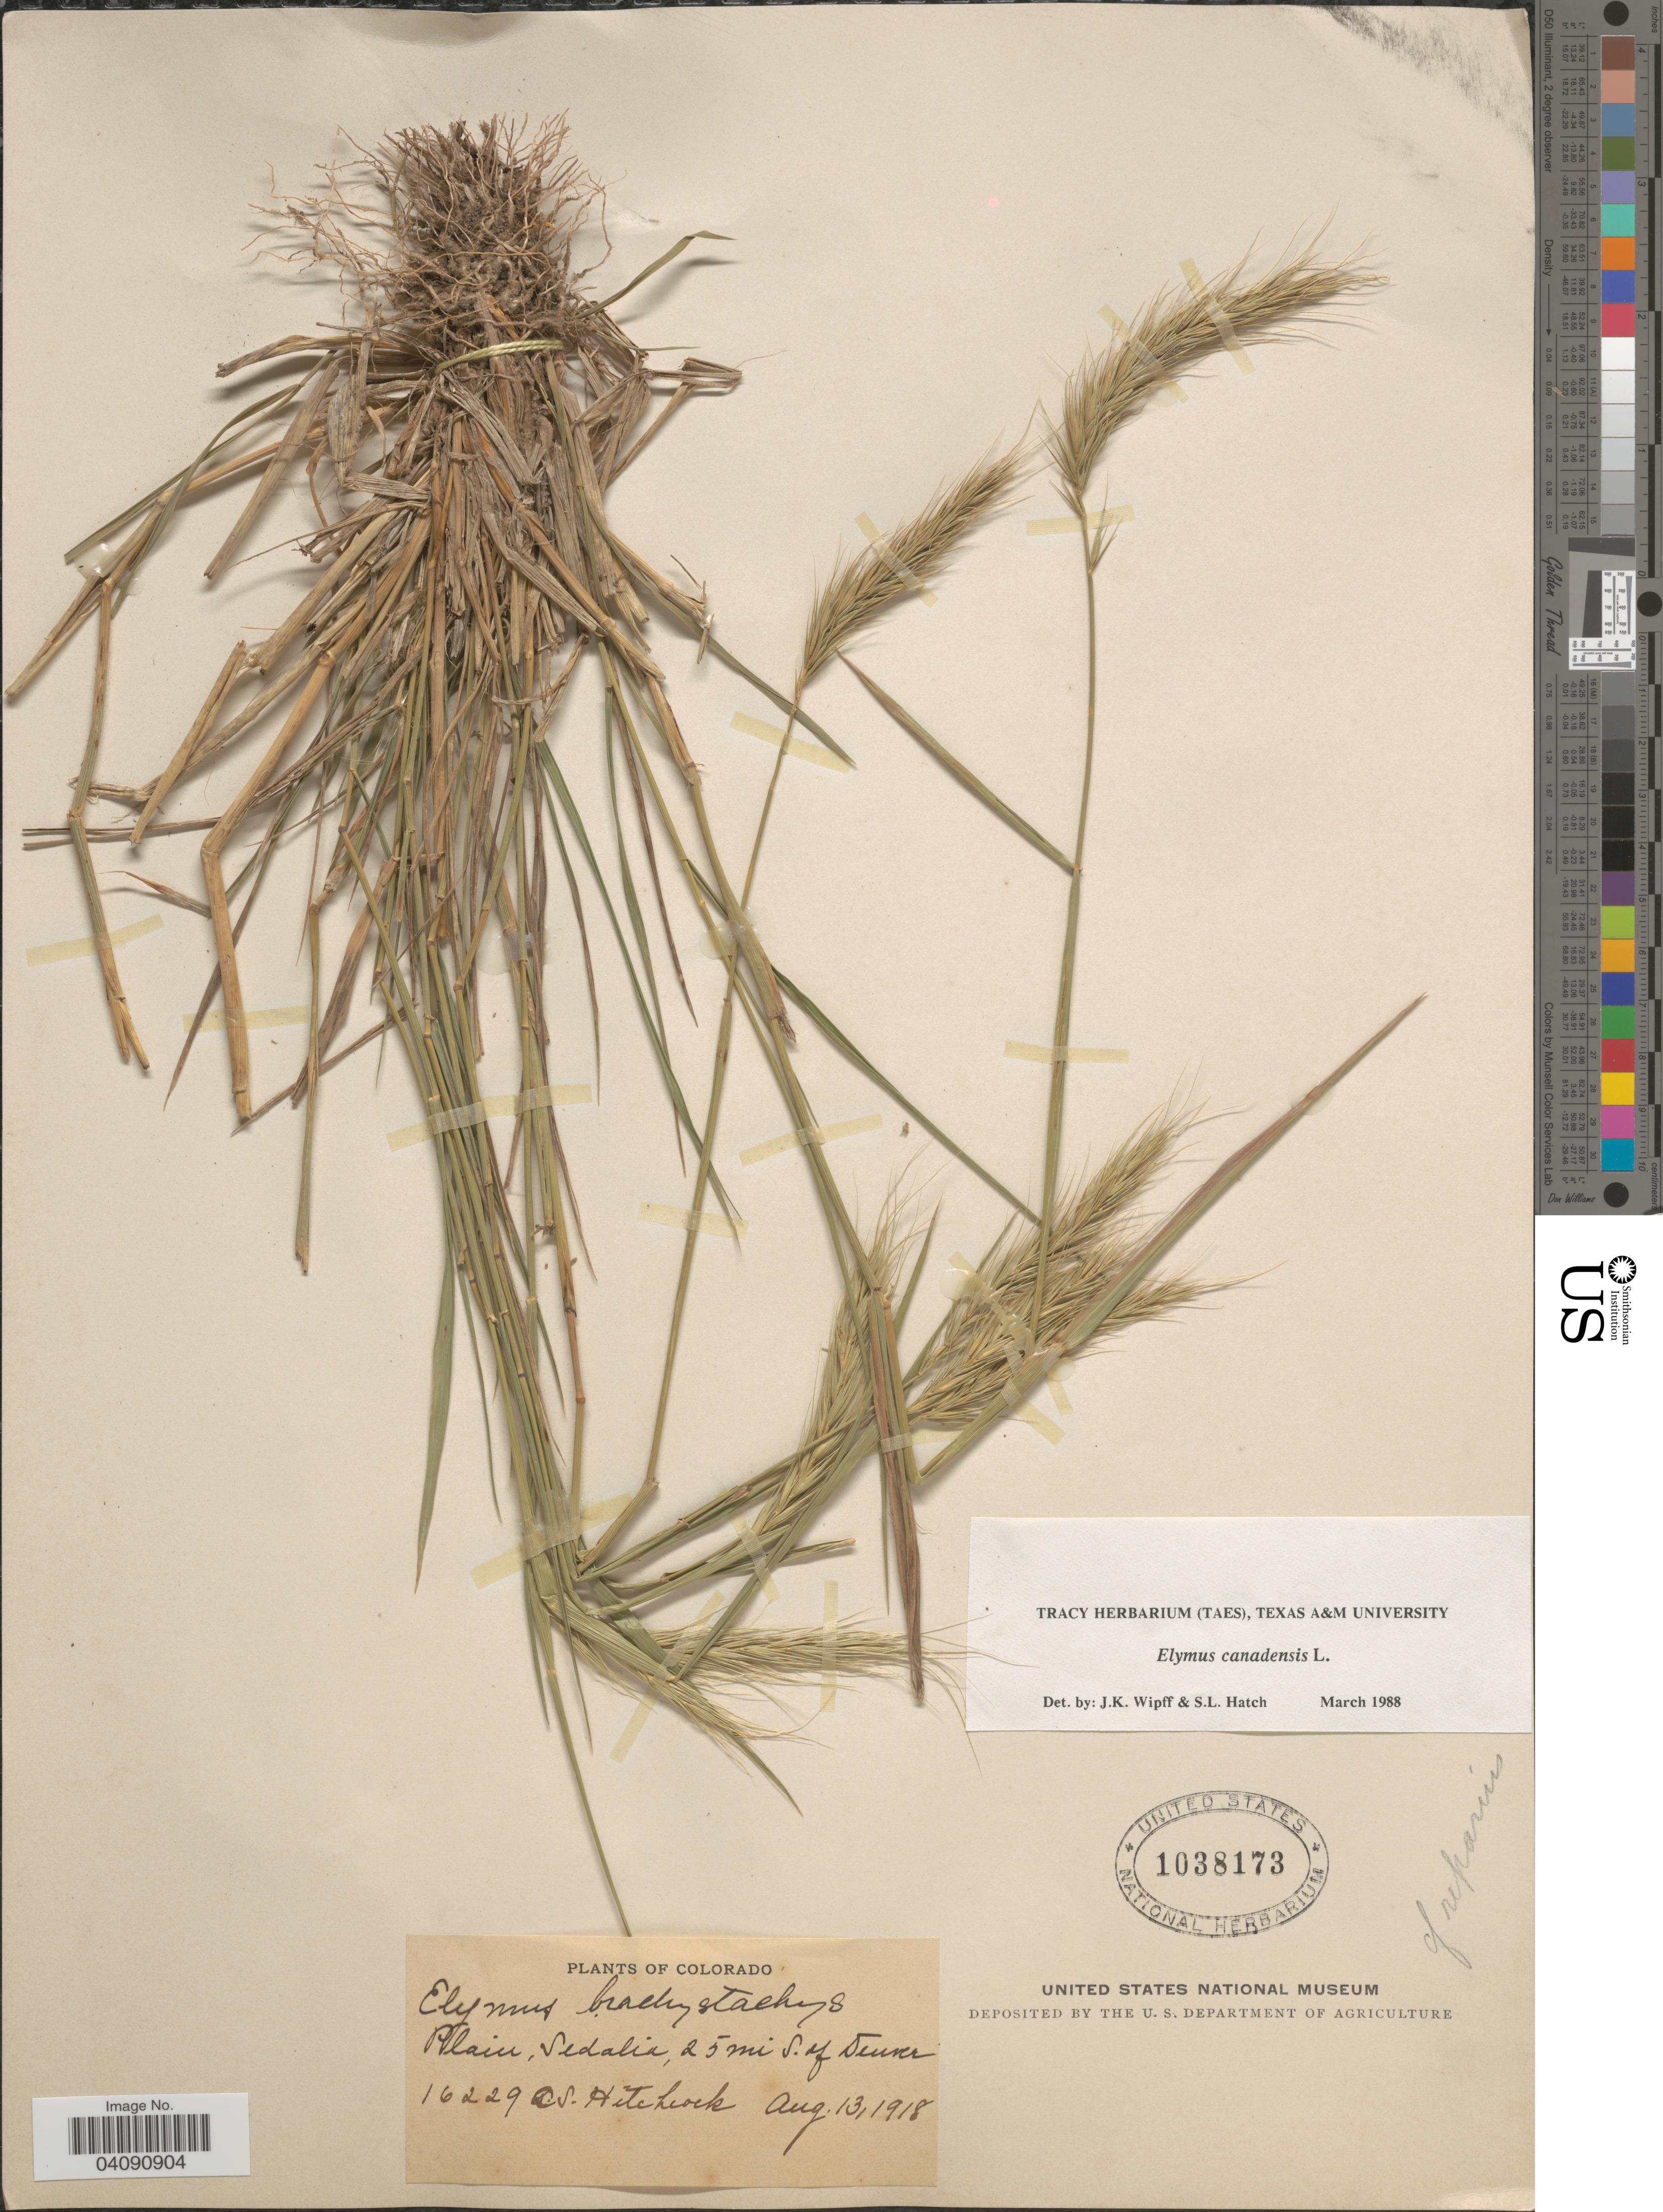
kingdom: Plantae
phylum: Tracheophyta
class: Liliopsida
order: Poales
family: Poaceae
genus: Elymus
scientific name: Elymus canadensis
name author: L.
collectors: A. S. Hitchcock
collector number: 16229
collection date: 1918-08-13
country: United States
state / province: Colorado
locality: Plain, Sedalia, 25 mi. S. of Denver.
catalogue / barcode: US 1038173